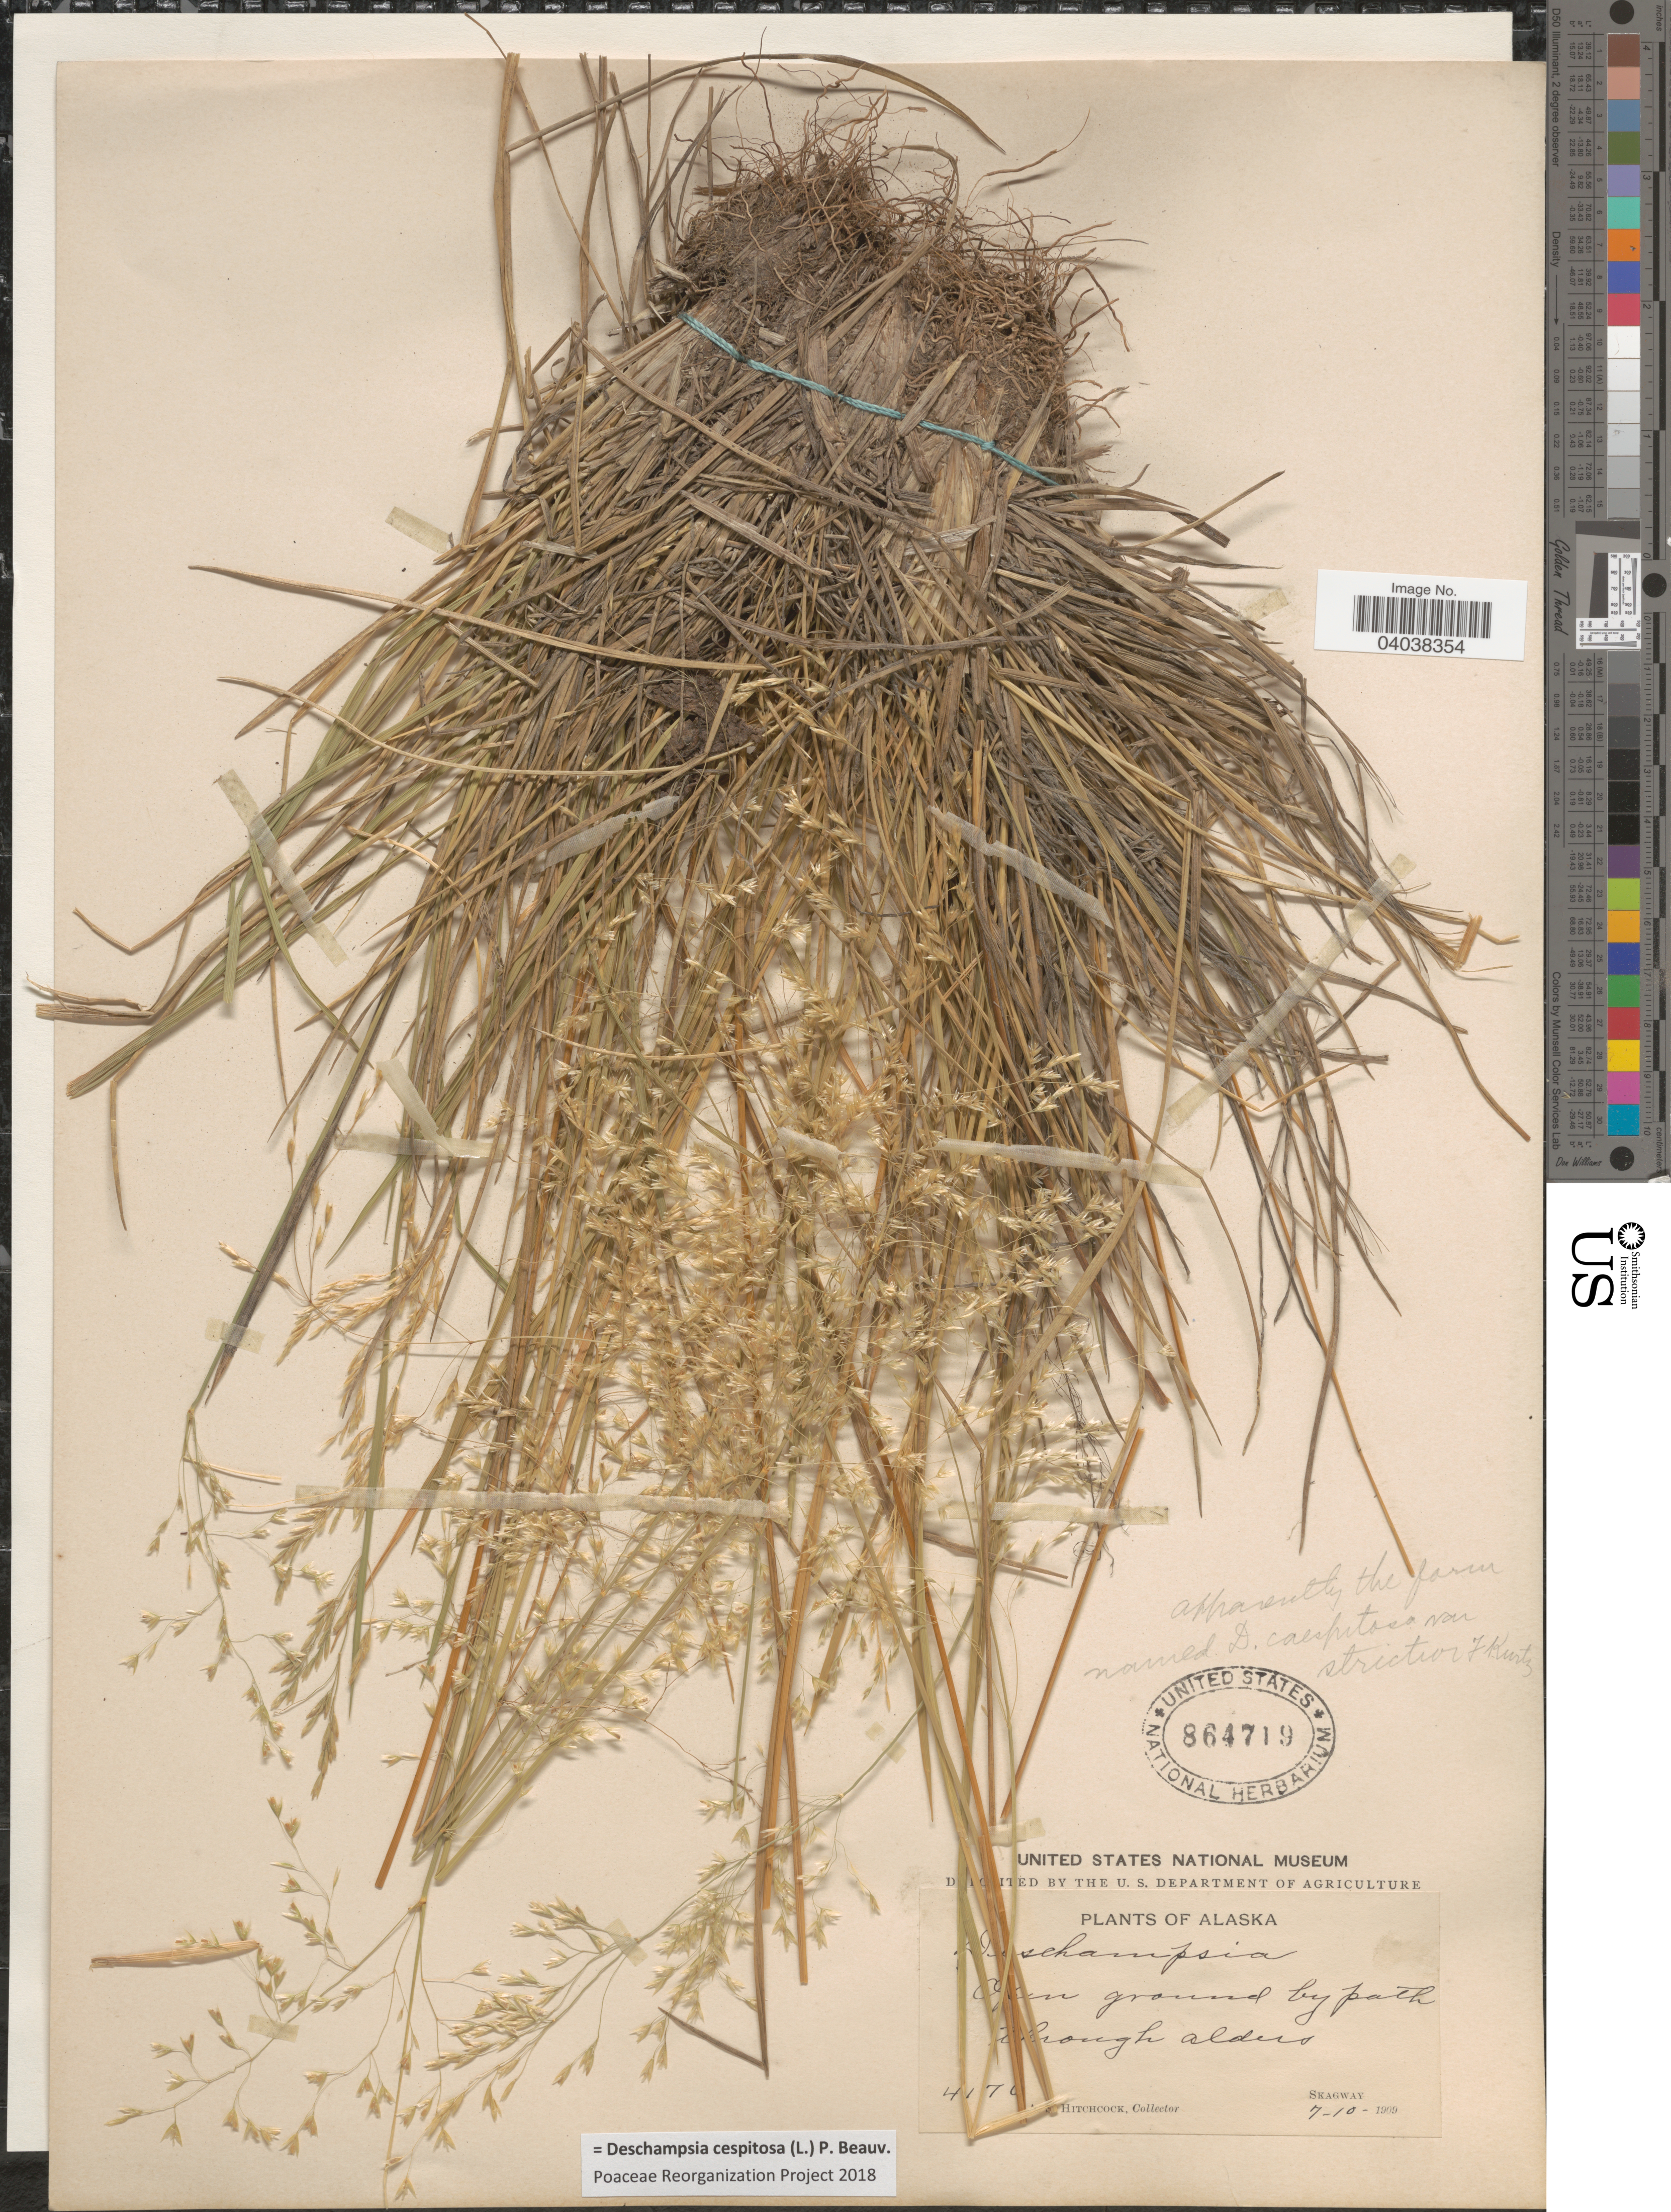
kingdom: Plantae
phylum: Tracheophyta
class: Liliopsida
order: Poales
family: Poaceae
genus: Deschampsia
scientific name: Deschampsia cespitosa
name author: (L.) P. Beauv.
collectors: A. S. Hitchcock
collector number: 417!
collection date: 1909-07-10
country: United States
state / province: Alaska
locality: Skagway.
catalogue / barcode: US 864719